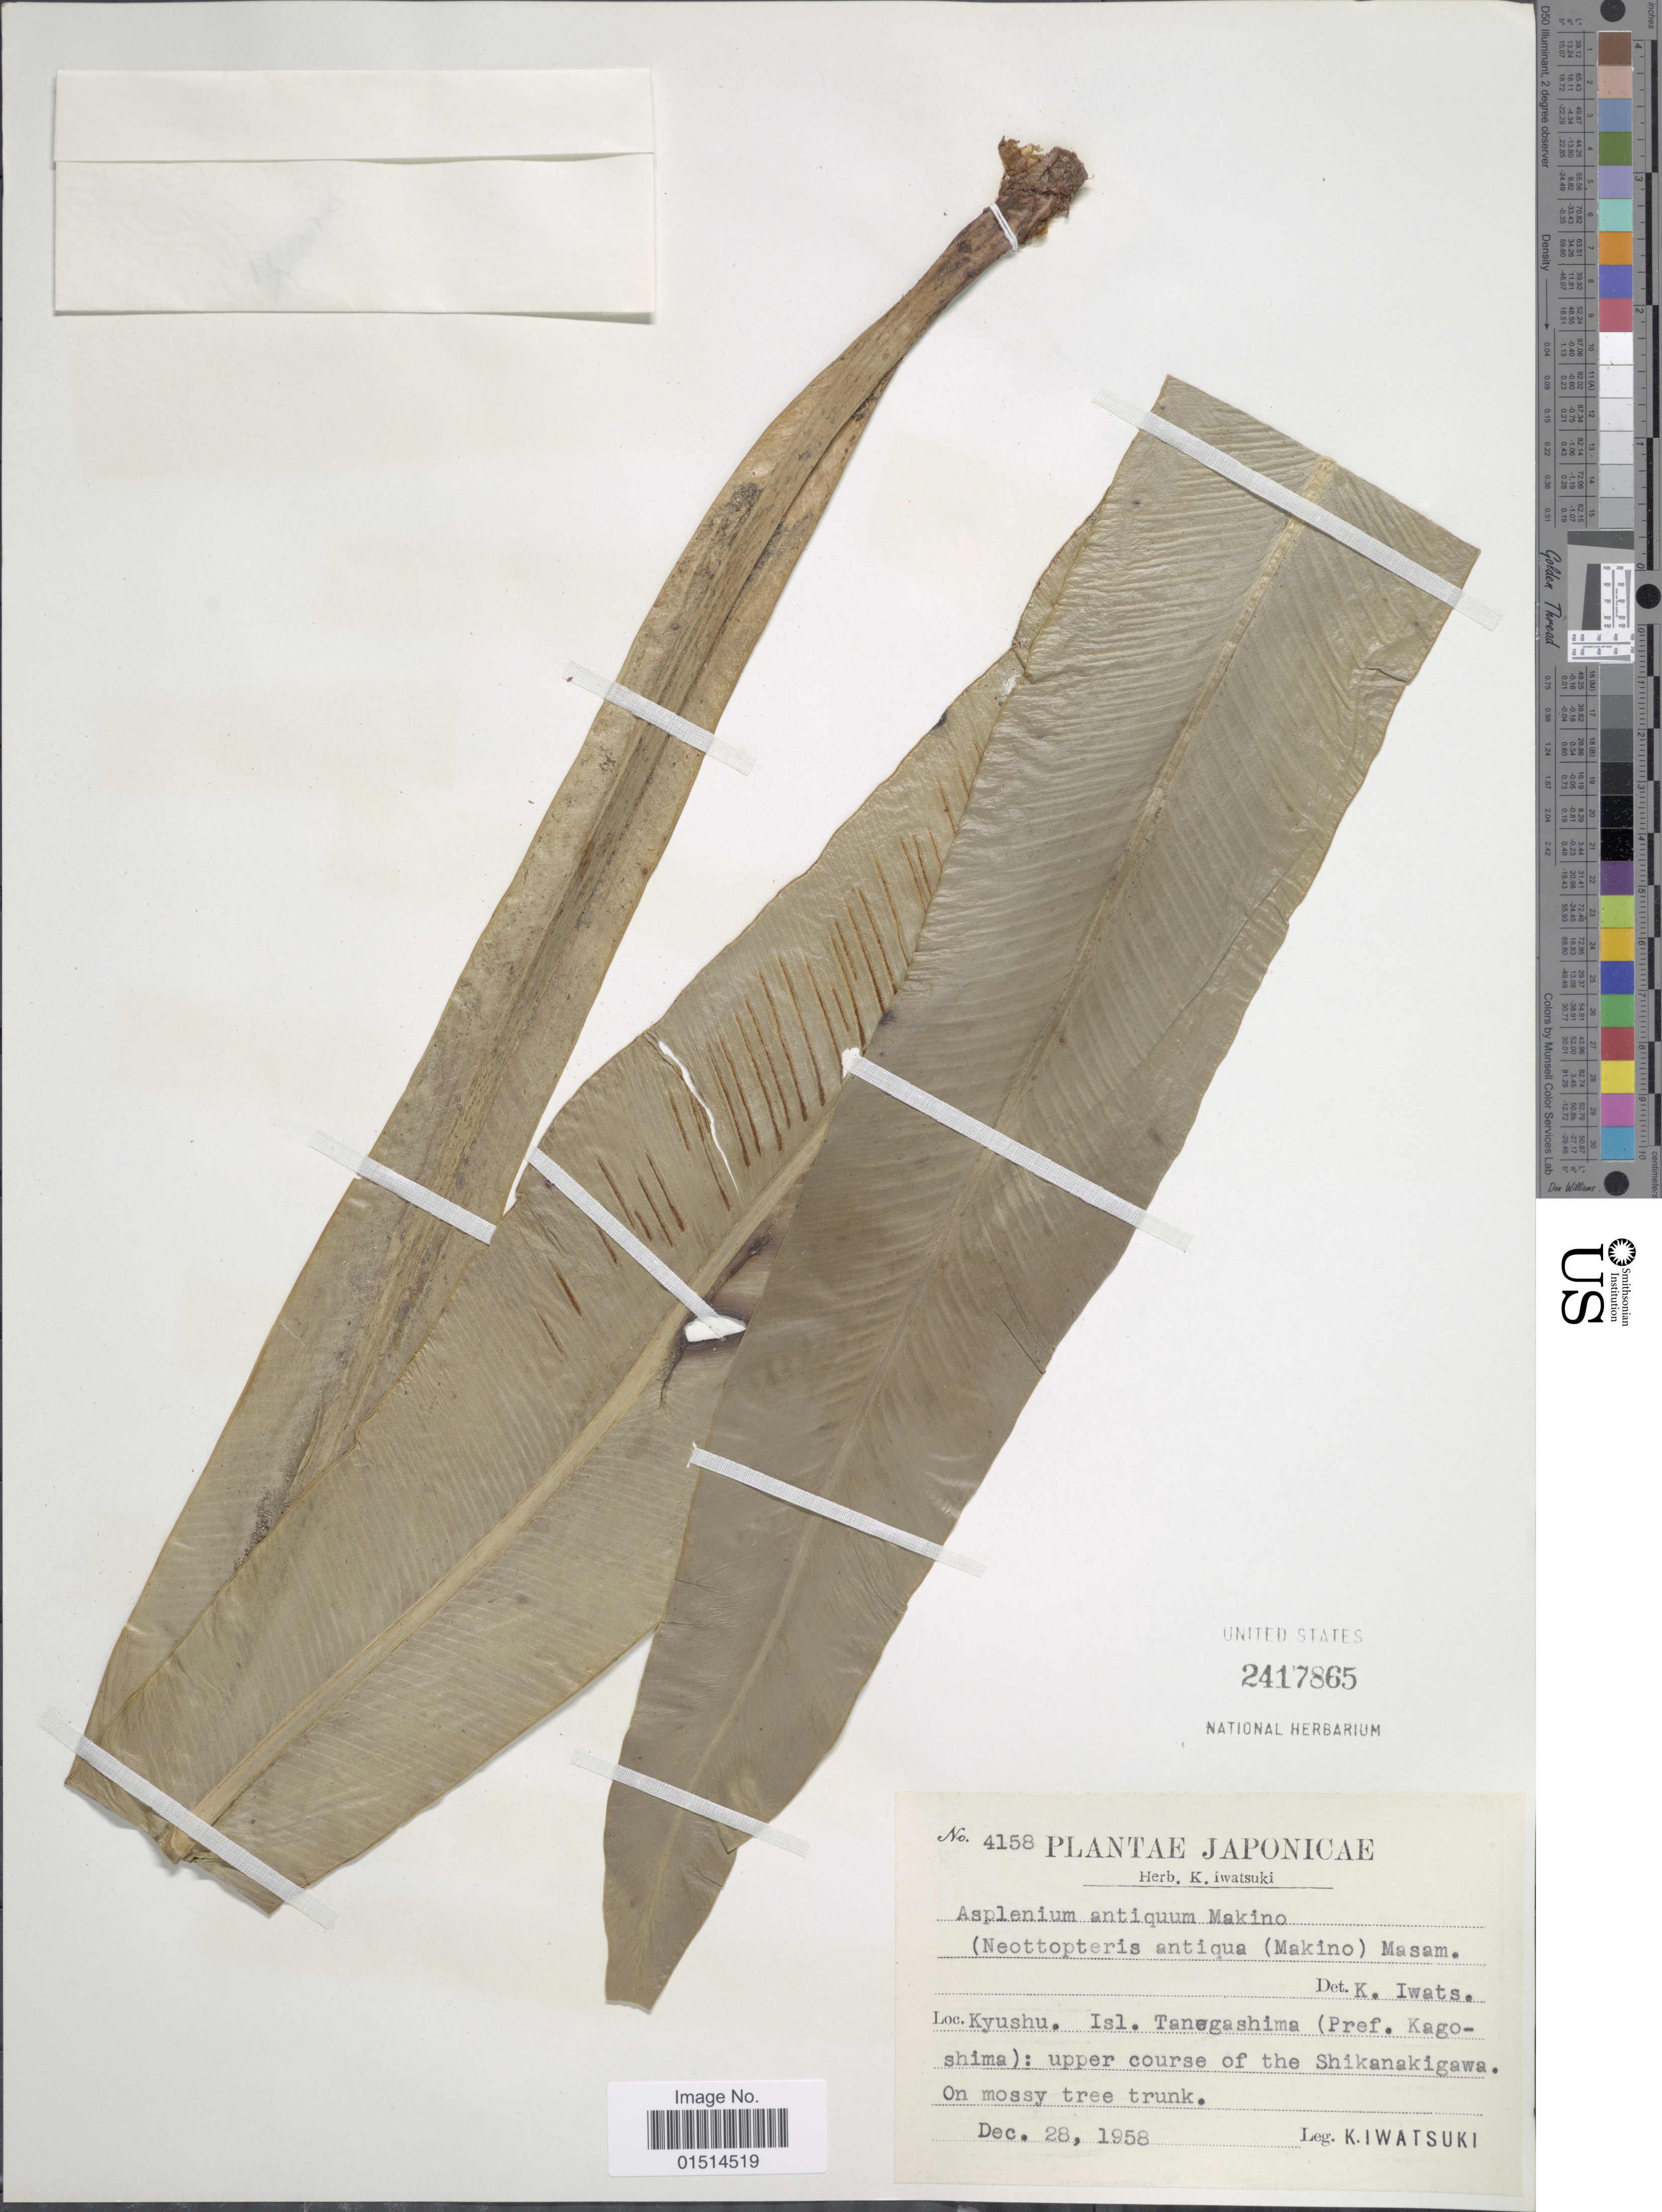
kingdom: Plantae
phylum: Tracheophyta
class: Polypodiopsida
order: Polypodiales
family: Aspleniaceae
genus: Asplenium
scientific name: Asplenium antiquum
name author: Makino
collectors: K. Iwatsuki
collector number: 4158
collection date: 1958-12-28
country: Japan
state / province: Kagosima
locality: Kyushu. Isl. Tanegashima (Pref. Kagoshimaa): upper course of the Shikanakigawa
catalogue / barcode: US 2417865